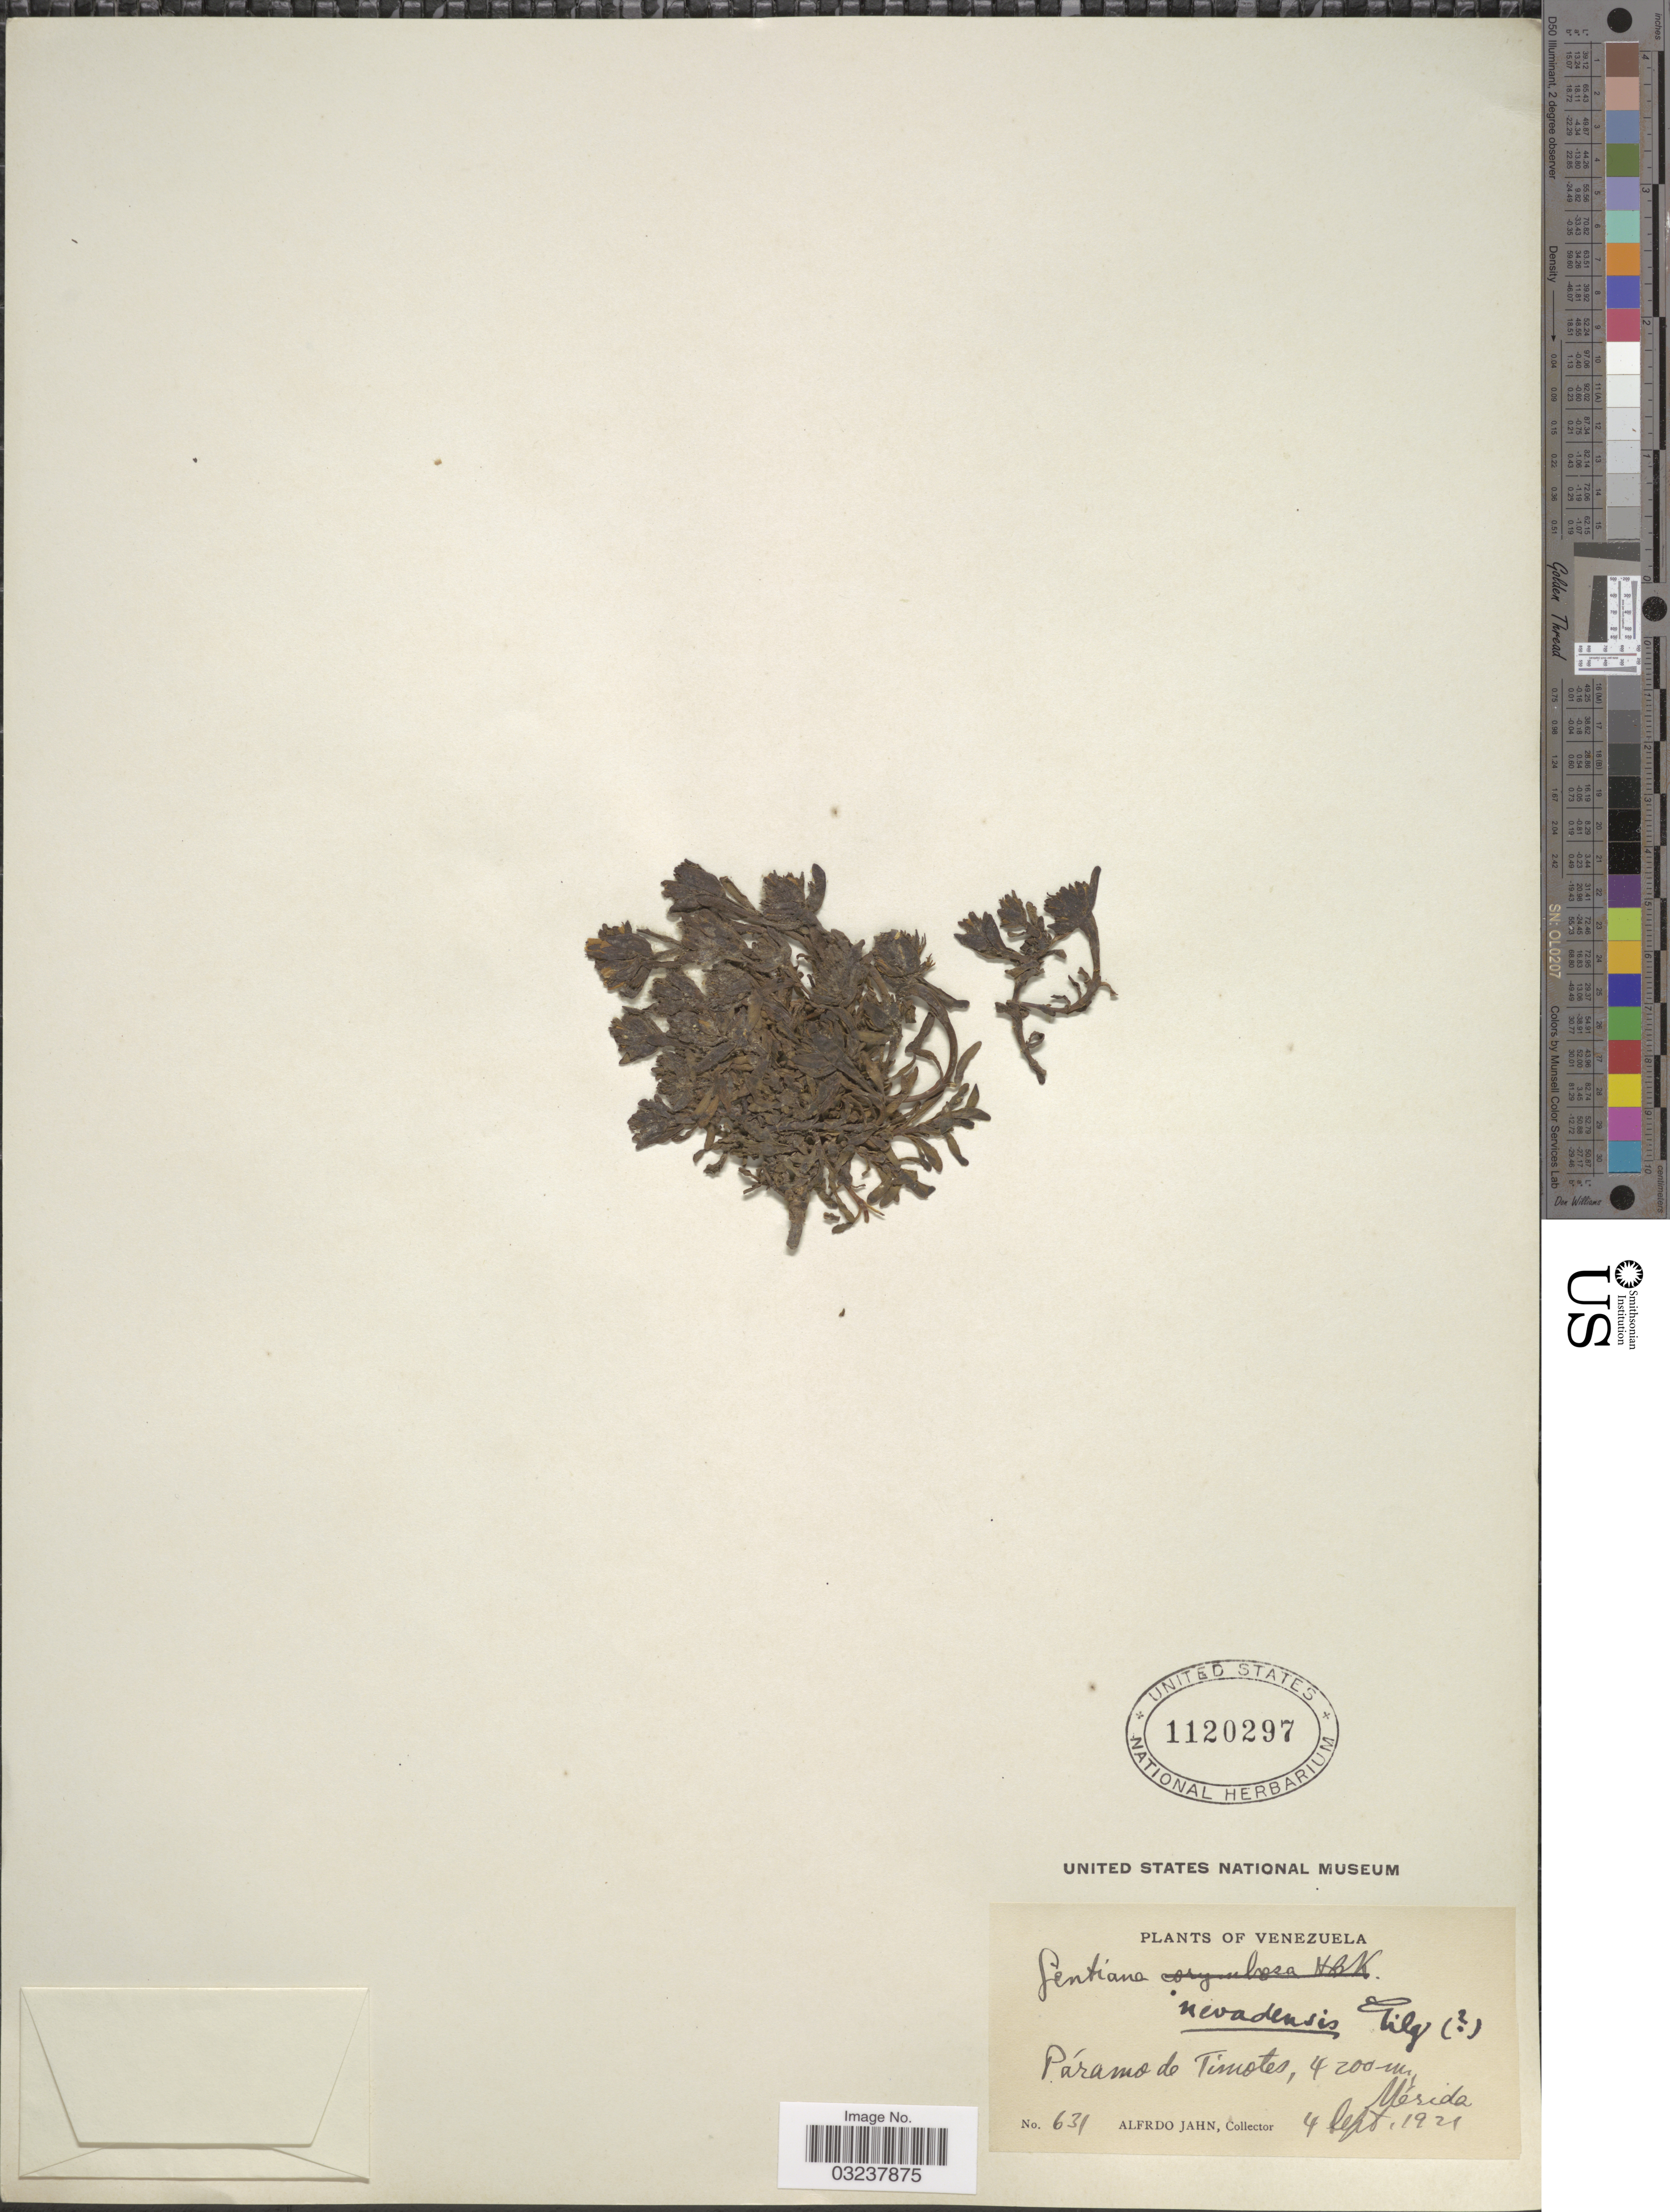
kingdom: Plantae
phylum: Tracheophyta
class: Magnoliopsida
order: Gentianales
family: Gentianaceae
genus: Gentianella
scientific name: Gentianella nevadensis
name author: (Gilg) Waever & Wüdenberg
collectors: A. Jahn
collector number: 631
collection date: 1921-09-04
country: Venezuela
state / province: Mérida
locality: Páramo de Timotes.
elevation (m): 4200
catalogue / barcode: US 1120297